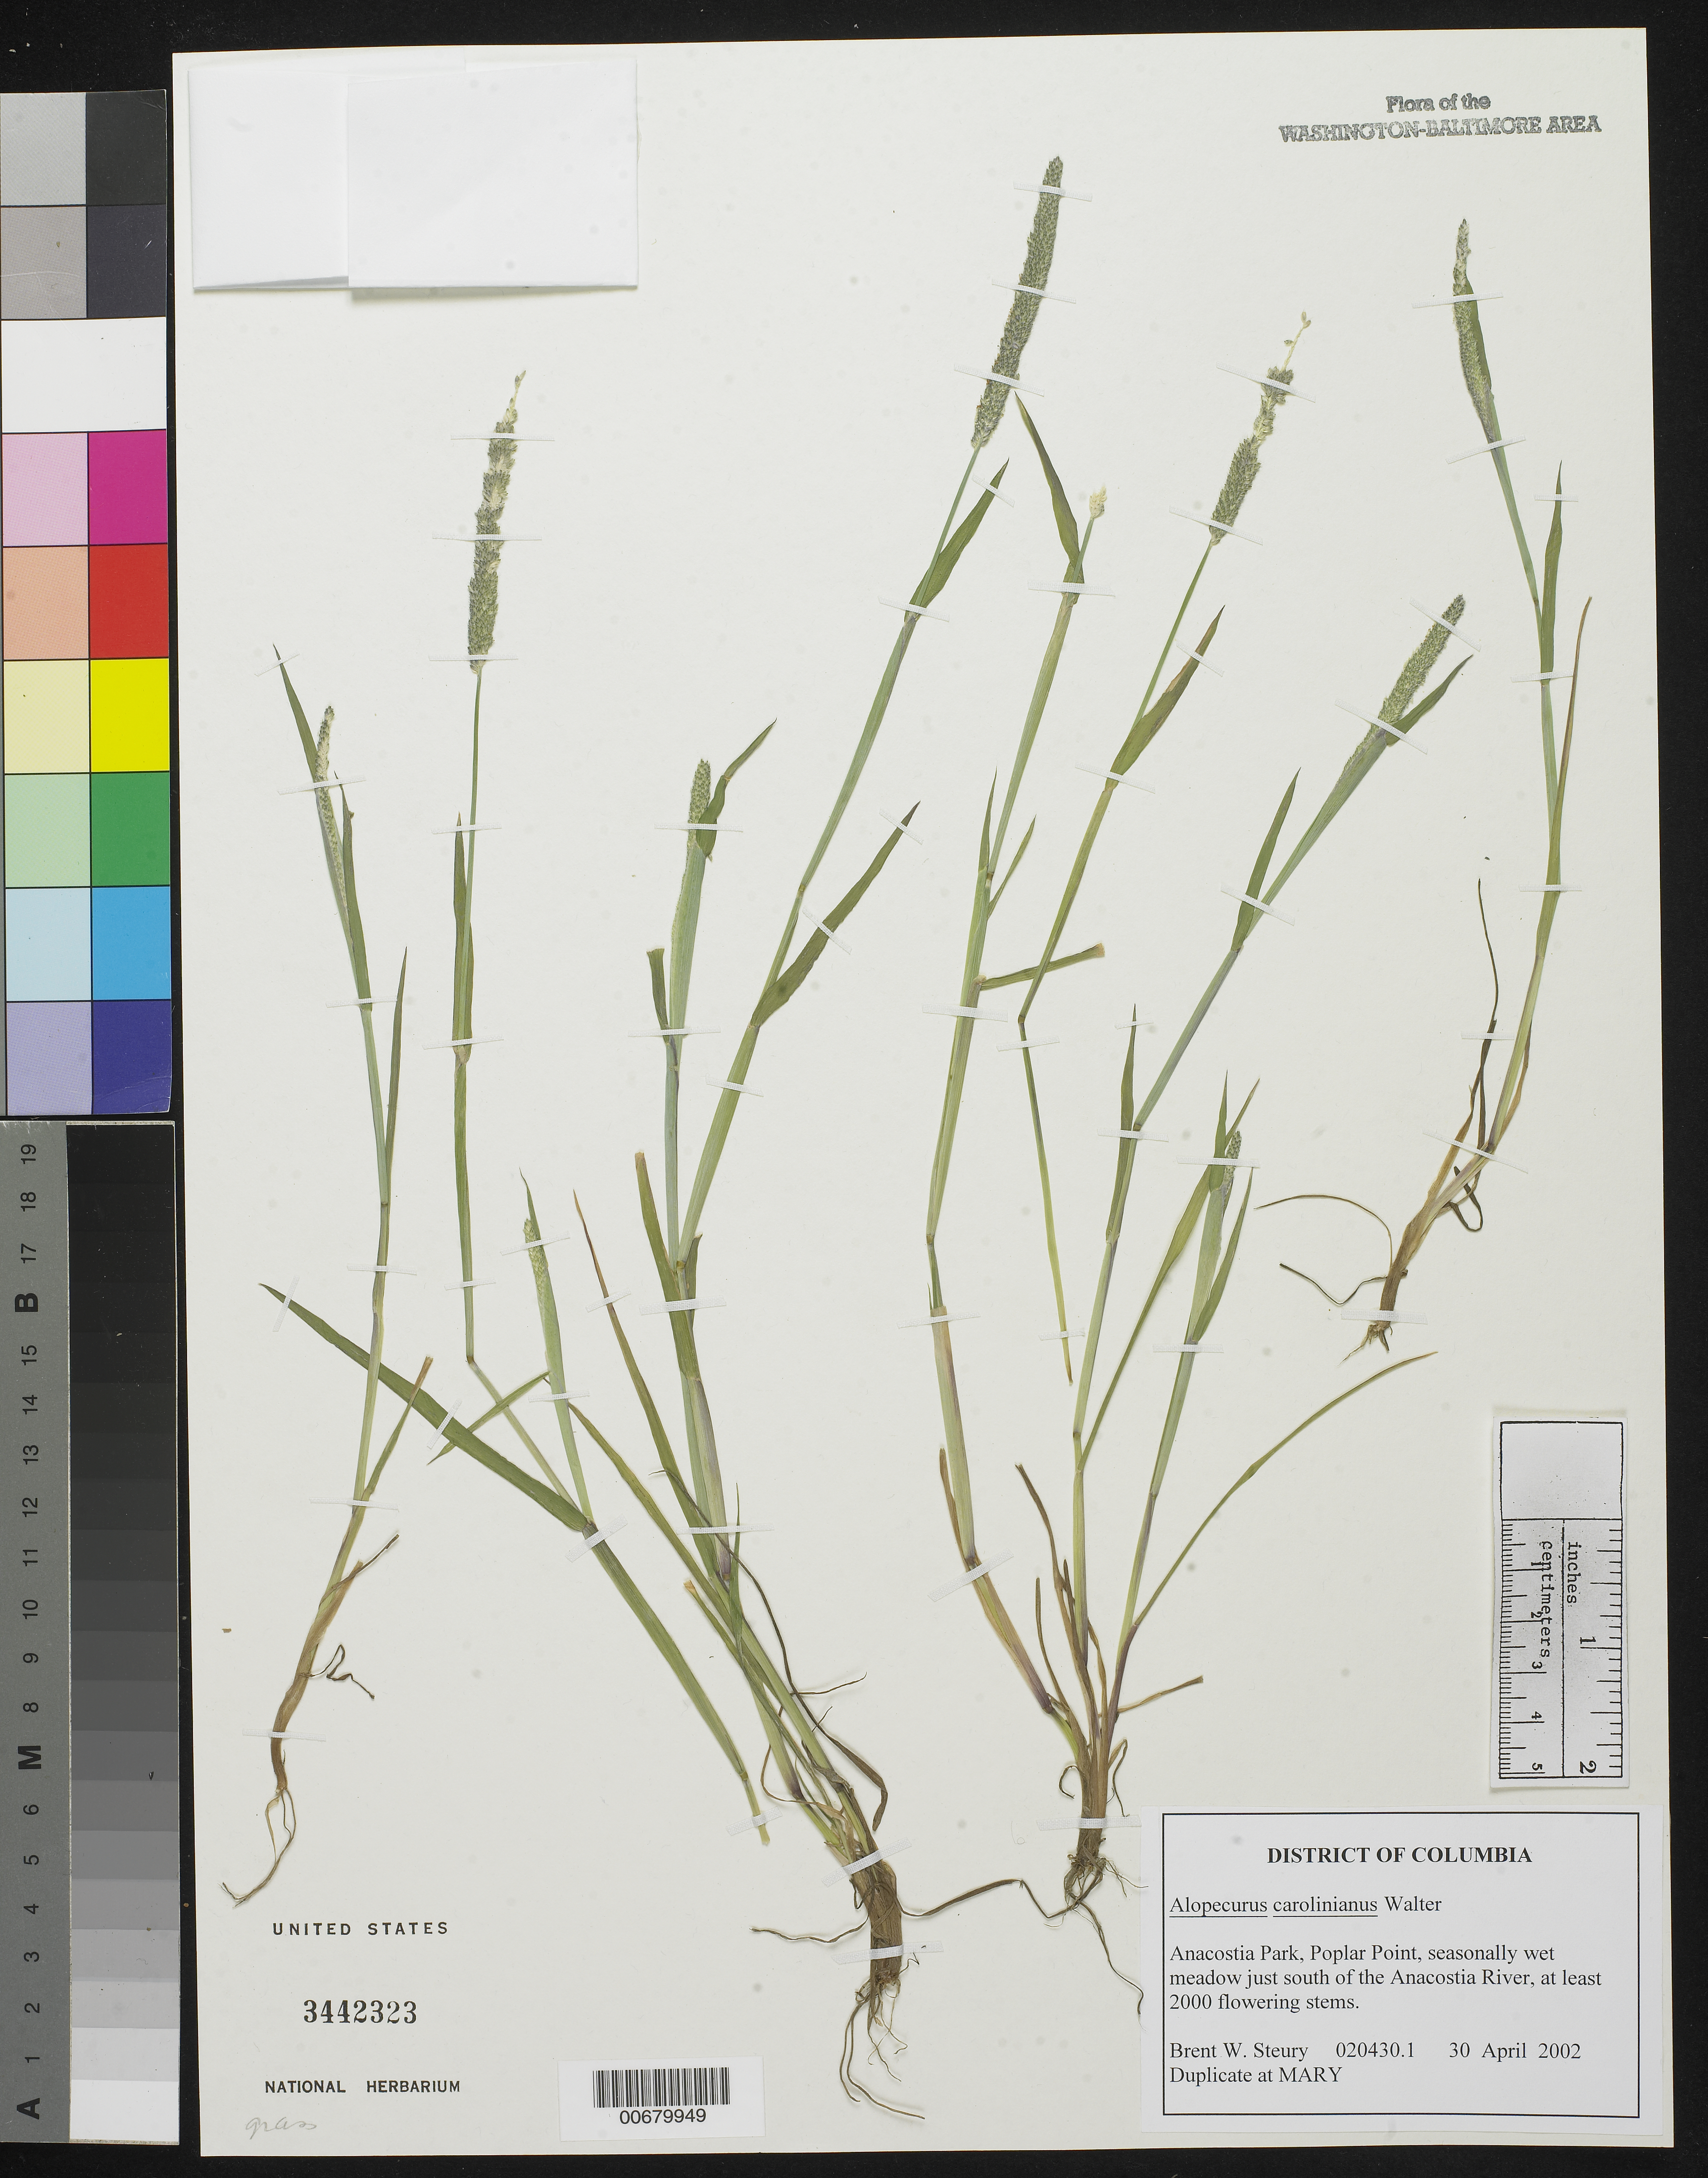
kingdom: Plantae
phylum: Tracheophyta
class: Liliopsida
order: Poales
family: Poaceae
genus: Alopecurus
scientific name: Alopecurus carolinianus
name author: Walter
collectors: B. Steury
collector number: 020430.1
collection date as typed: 30 April 2002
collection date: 2002-04-30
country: United States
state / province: District of Columbia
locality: Anacostia Park, Poplar Point, southern shore of the Anacostia River.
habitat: Seasonally wet meadow. At least 2000 flowering stems.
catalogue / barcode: US 3442323